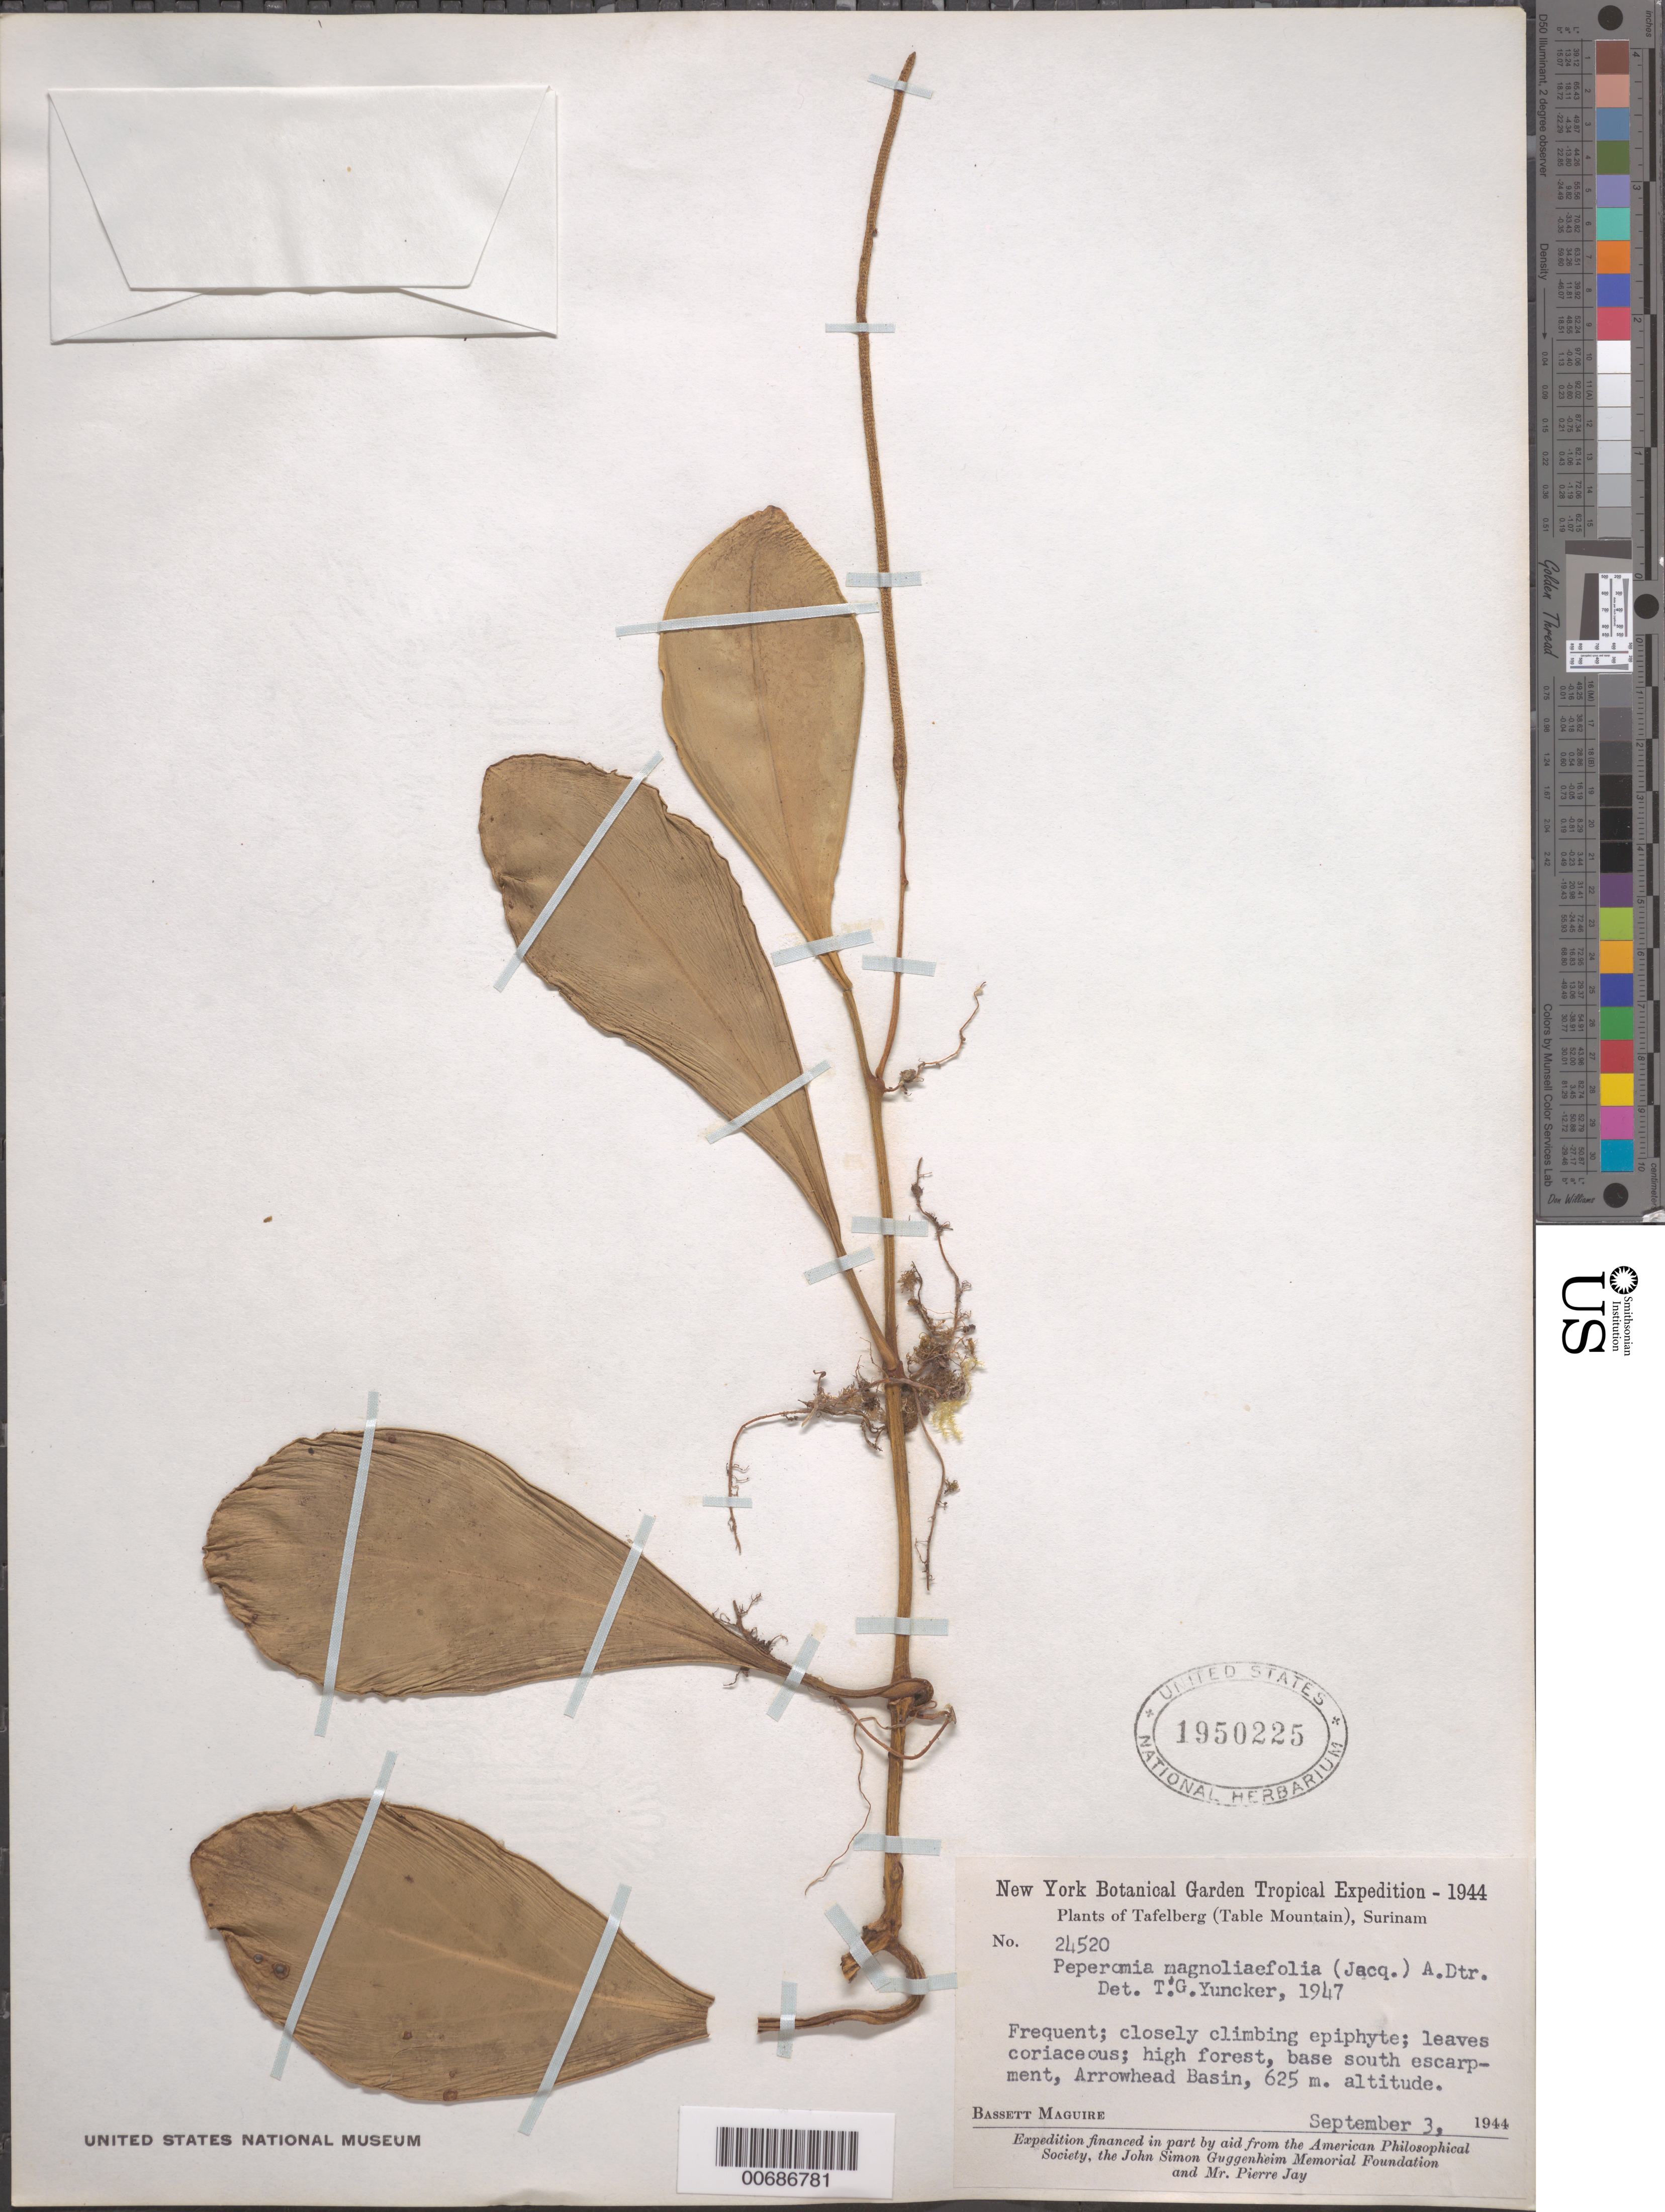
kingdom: Plantae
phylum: Tracheophyta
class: Magnoliopsida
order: Piperales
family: Piperaceae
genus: Peperomia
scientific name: Peperomia magnoliifolia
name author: (Jacq.) A. Dietr.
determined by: Yuncker, T. G.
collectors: B. Maguire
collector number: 24520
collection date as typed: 3-Sep-44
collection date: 1944-09-03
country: Suriname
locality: Tafelberg (Table Mountain), Arrowhead Basin, base S. escarpment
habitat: High forest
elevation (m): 625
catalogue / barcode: US 1950225